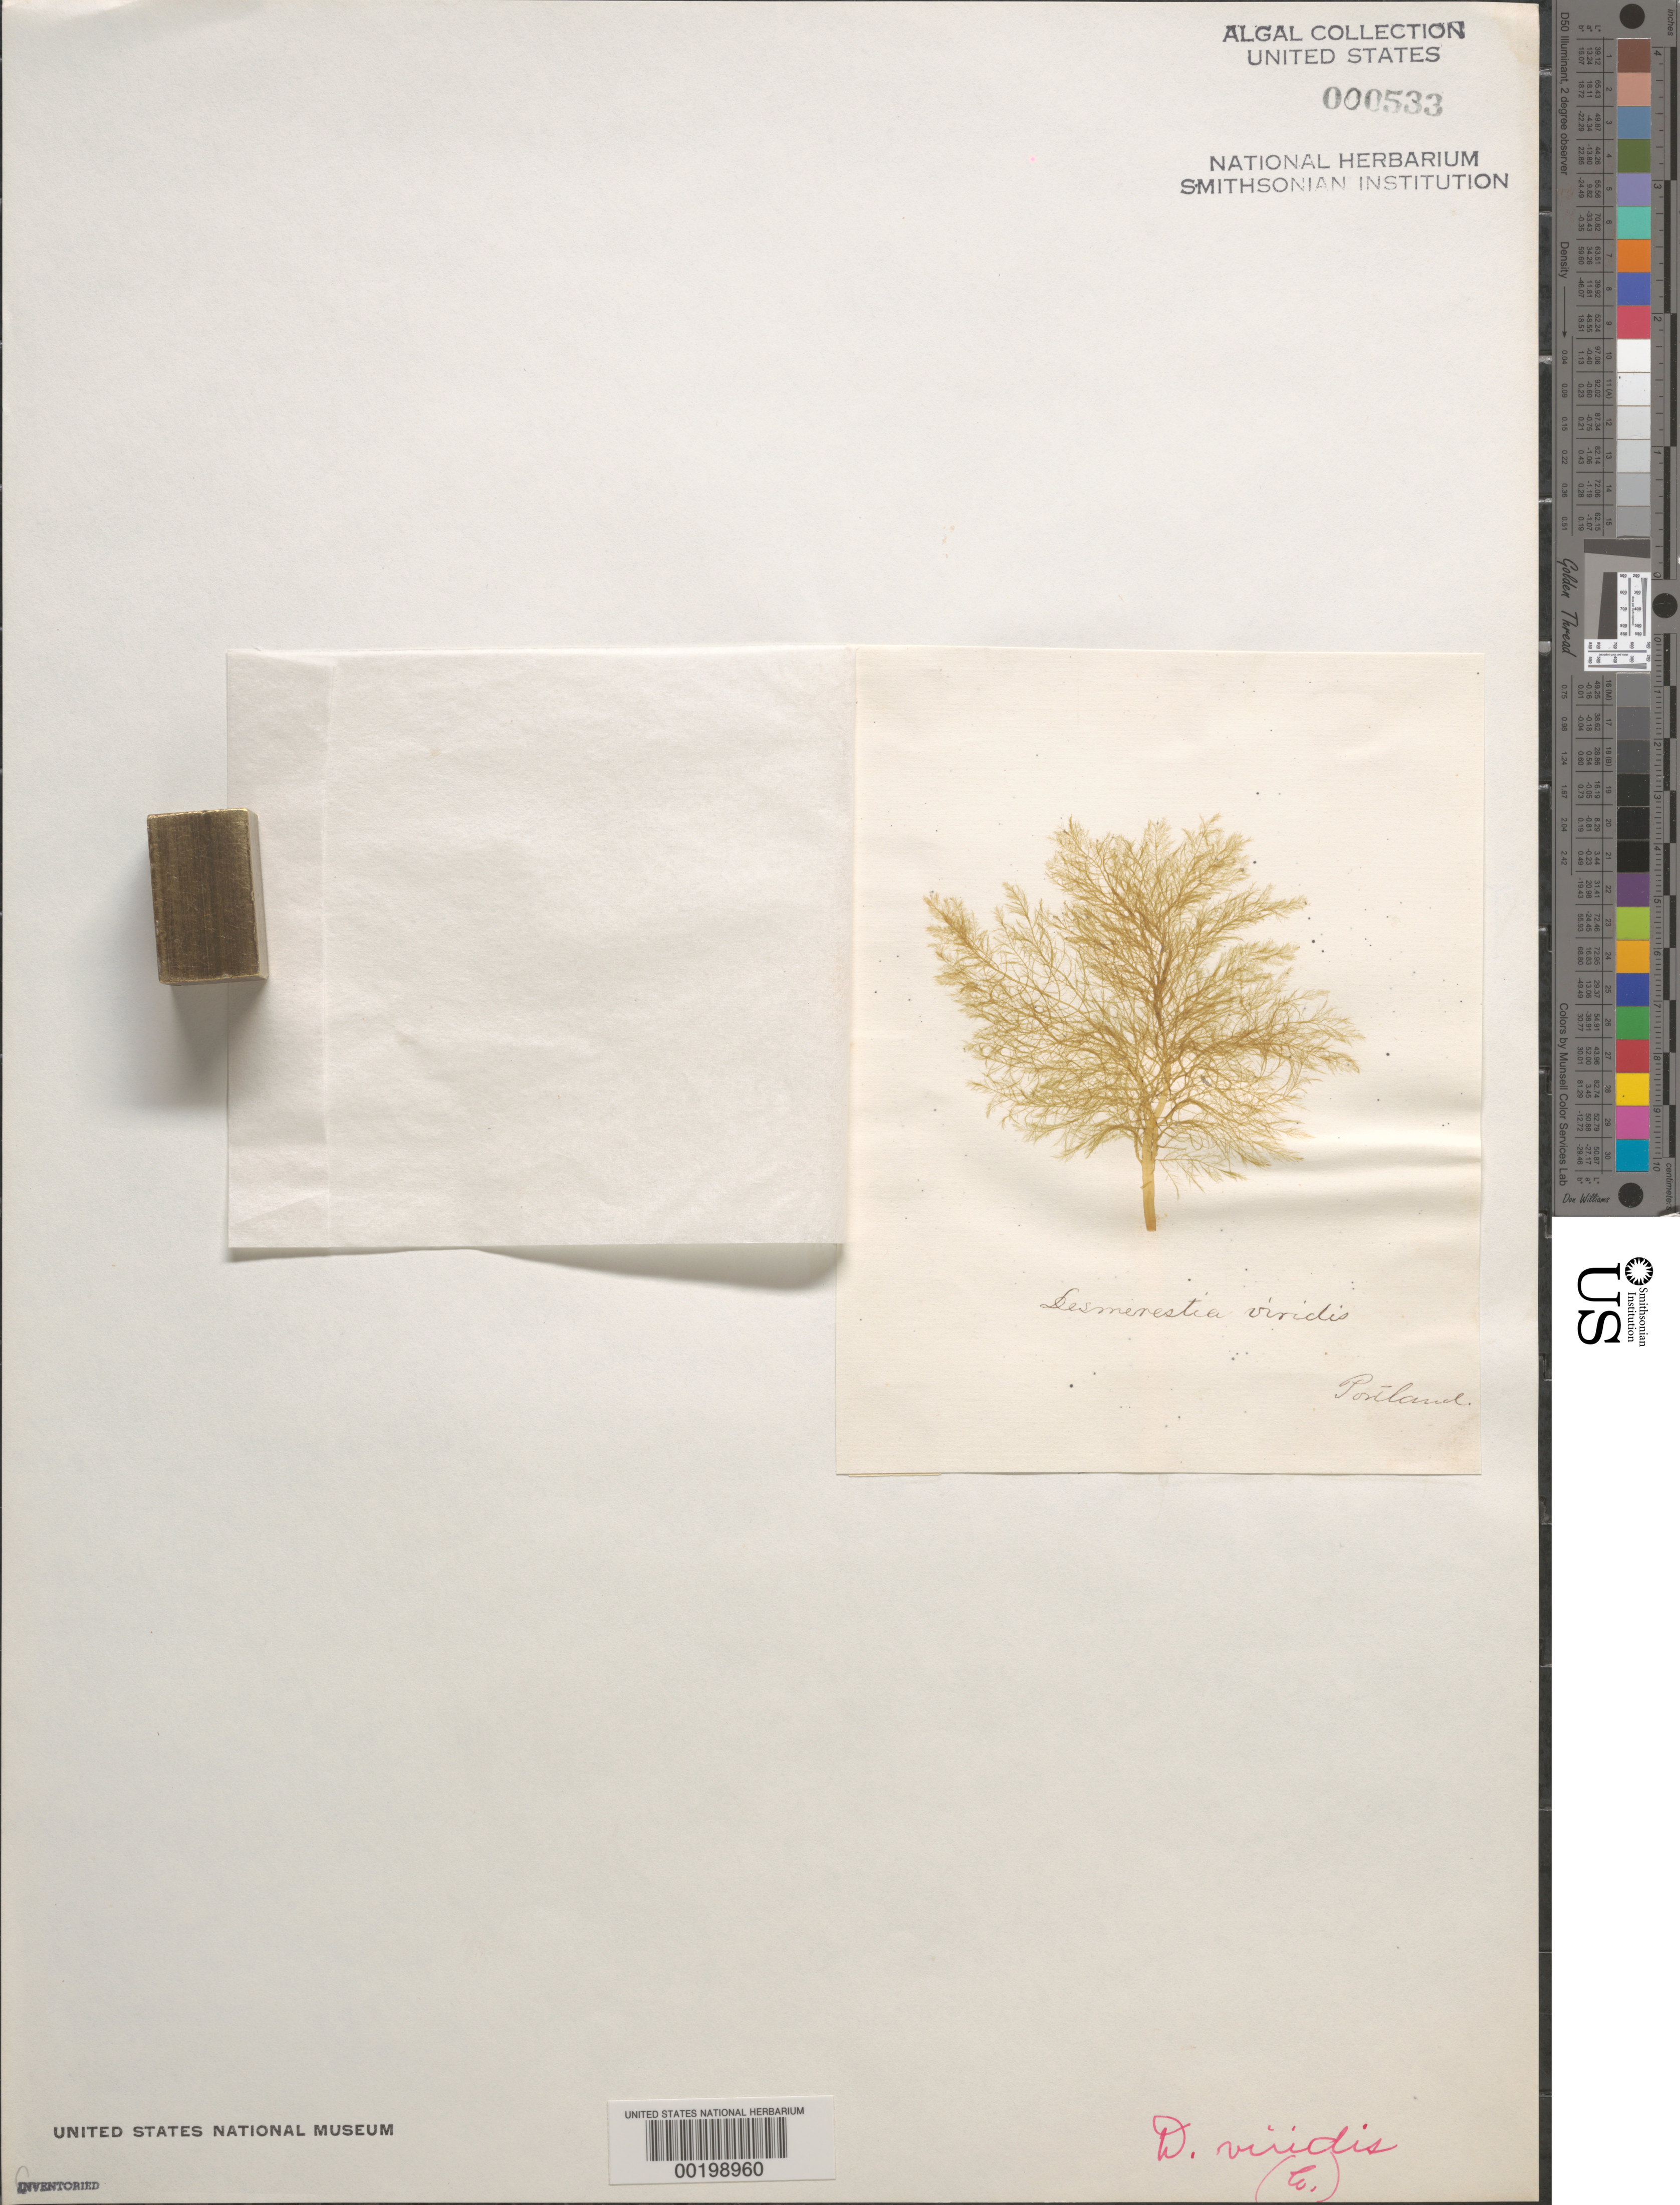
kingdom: Chromista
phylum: Ochrophyta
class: Phaeophyceae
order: Desmarestiales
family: Desmarestiaceae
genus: Desmarestia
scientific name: Desmarestia viridis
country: United States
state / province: Maine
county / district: Cumberland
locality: Portland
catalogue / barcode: US 533